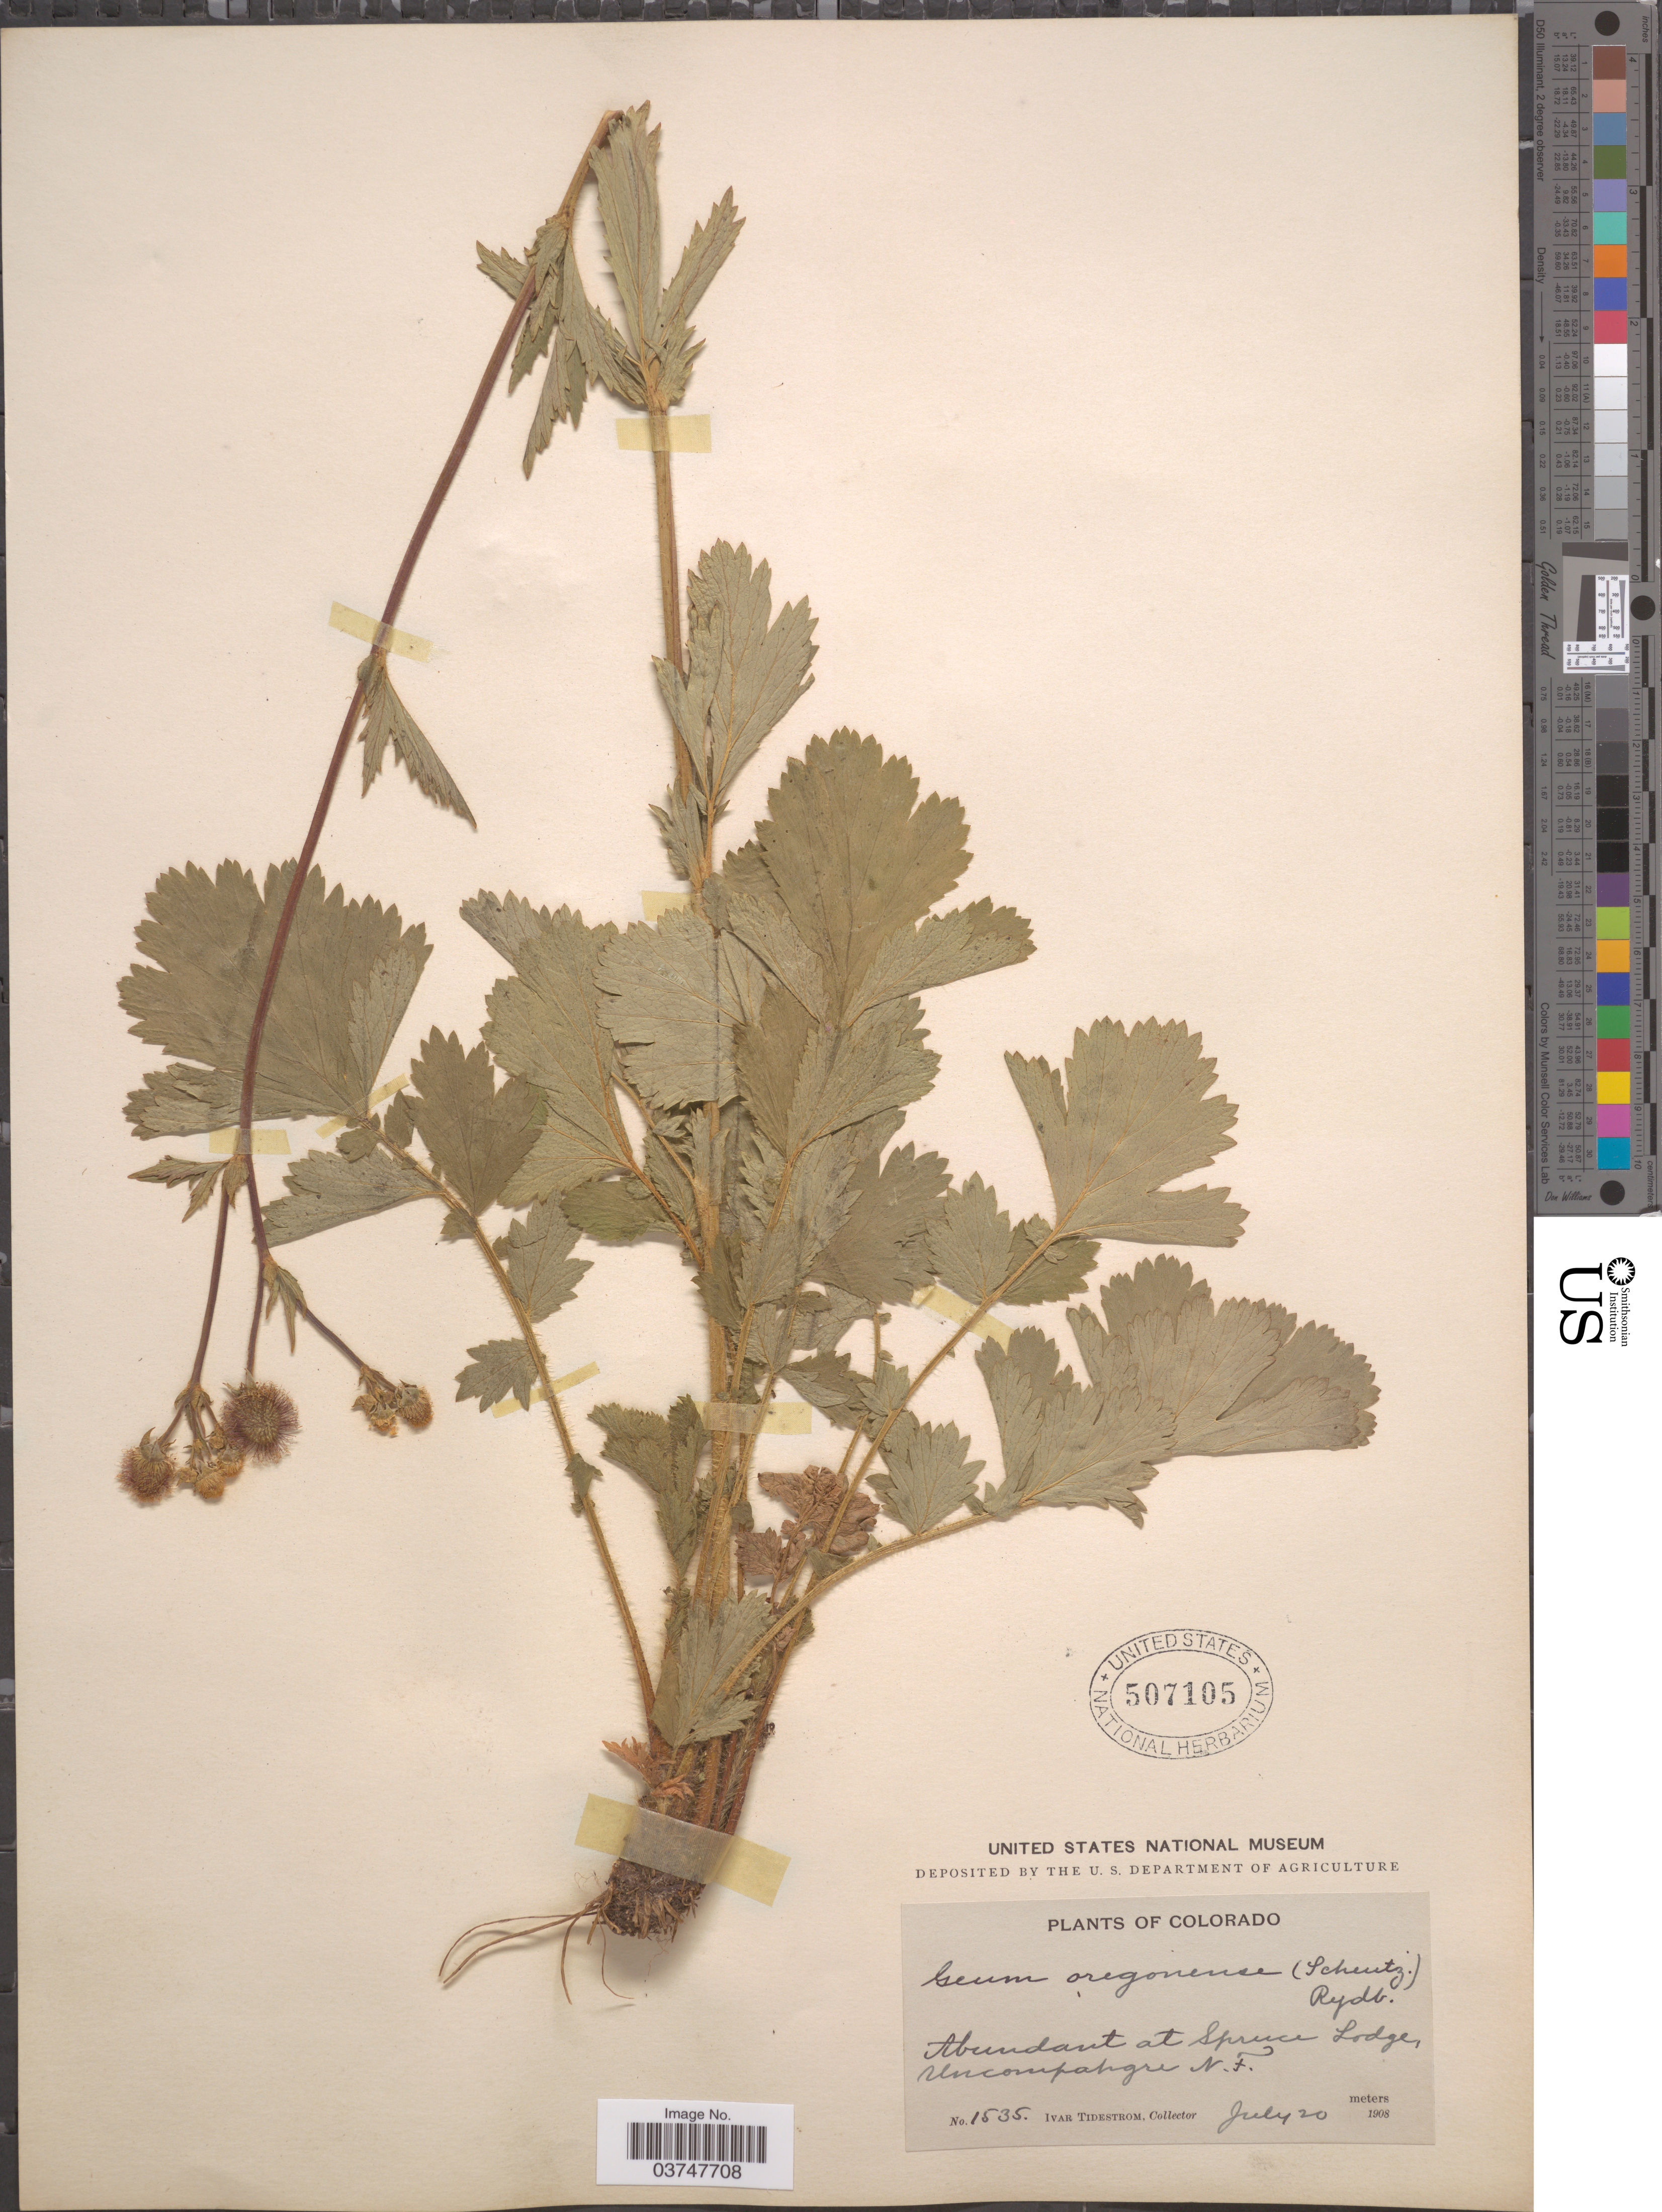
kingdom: Plantae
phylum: Tracheophyta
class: Magnoliopsida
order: Rosales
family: Rosaceae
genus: Geum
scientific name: Geum oregonense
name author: Rydb.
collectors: I. F. Tidestrom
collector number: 1535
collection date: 1908-07-20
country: United States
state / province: Colorado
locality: At Spruce Lodge, Uncompahgre N.F.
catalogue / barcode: US 507105